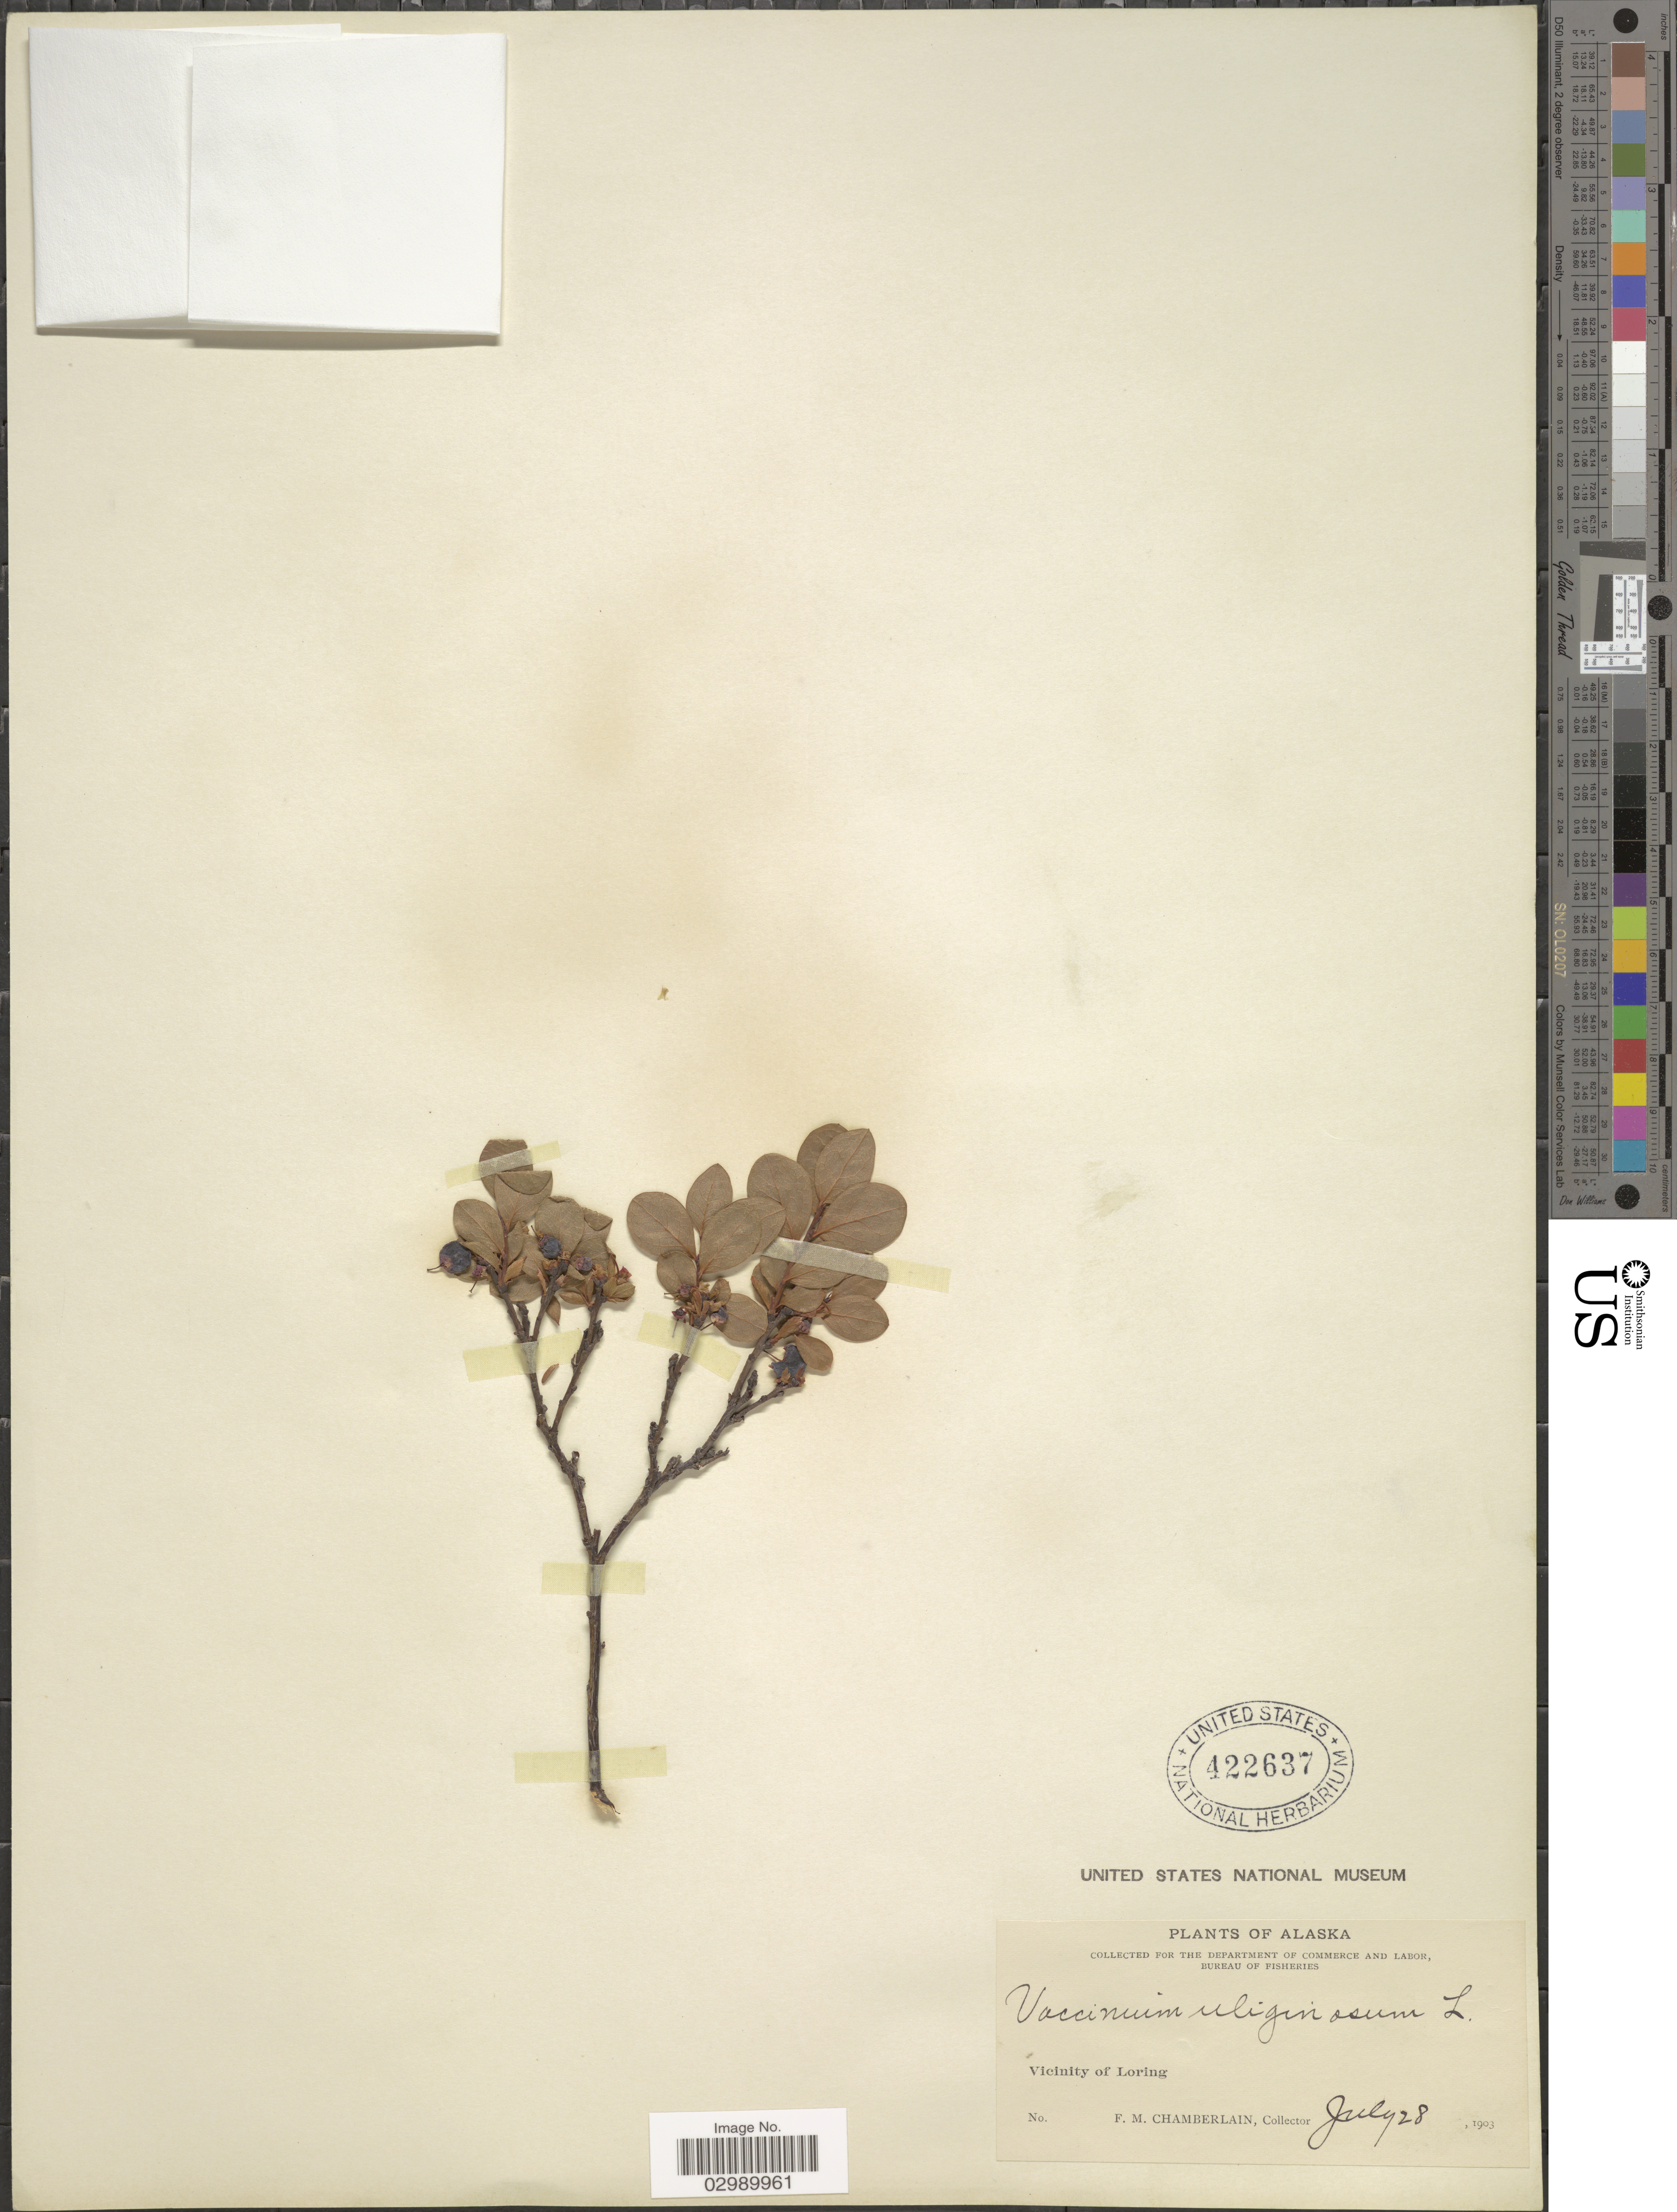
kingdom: Plantae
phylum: Tracheophyta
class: Magnoliopsida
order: Ericales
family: Ericaceae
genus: Vaccinium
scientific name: Vaccinium uliginosum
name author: L.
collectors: F. Chamberlain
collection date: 1903-07-28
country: United States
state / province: Alaska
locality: Vicinity of Loring.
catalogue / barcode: US 422637